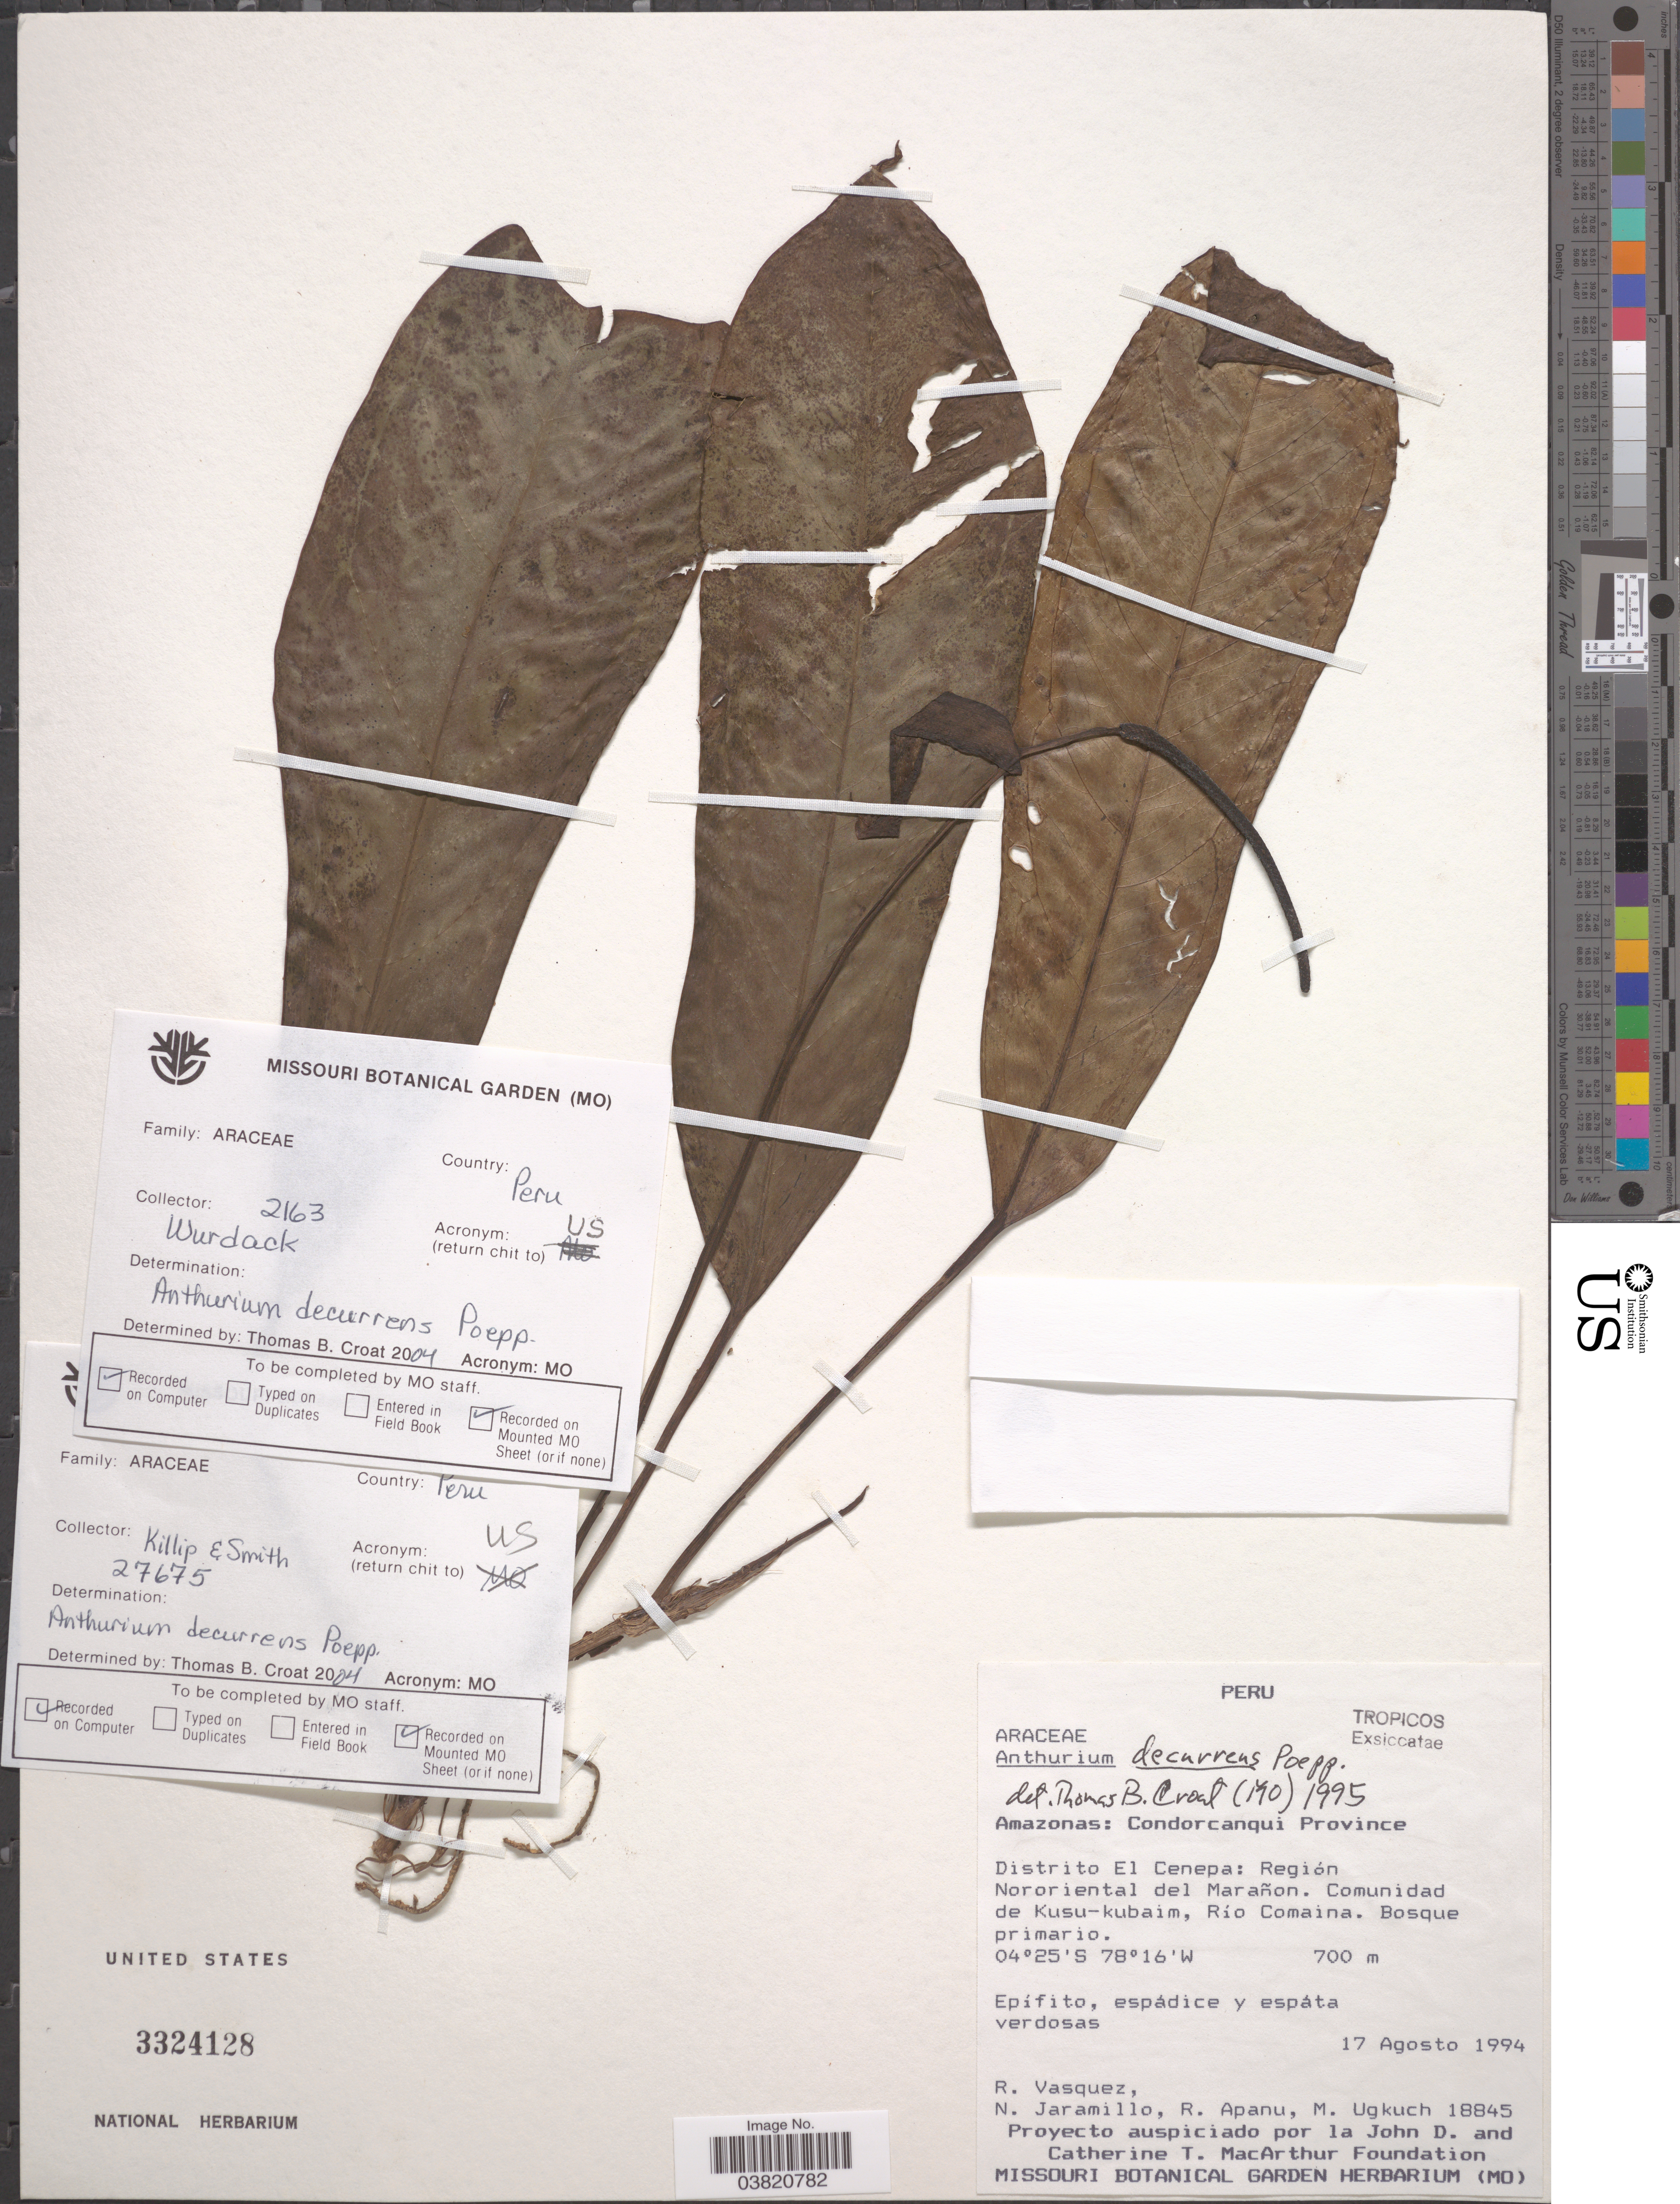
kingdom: Plantae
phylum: Tracheophyta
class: Liliopsida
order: Alismatales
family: Araceae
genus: Anthurium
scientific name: Anthurium decurrens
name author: Poepp.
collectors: R. Vasquez, N. Jaramillo, R. Apanu & M. Ugkuch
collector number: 18845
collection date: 1994-08-17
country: Peru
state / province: Amazonas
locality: Condorcanqui Province. Distrito El Cenepa: Región Nororiental del Marañon. Comunidad de Kusu-Kubaim, Río Comaina.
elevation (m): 700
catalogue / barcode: US 3324128